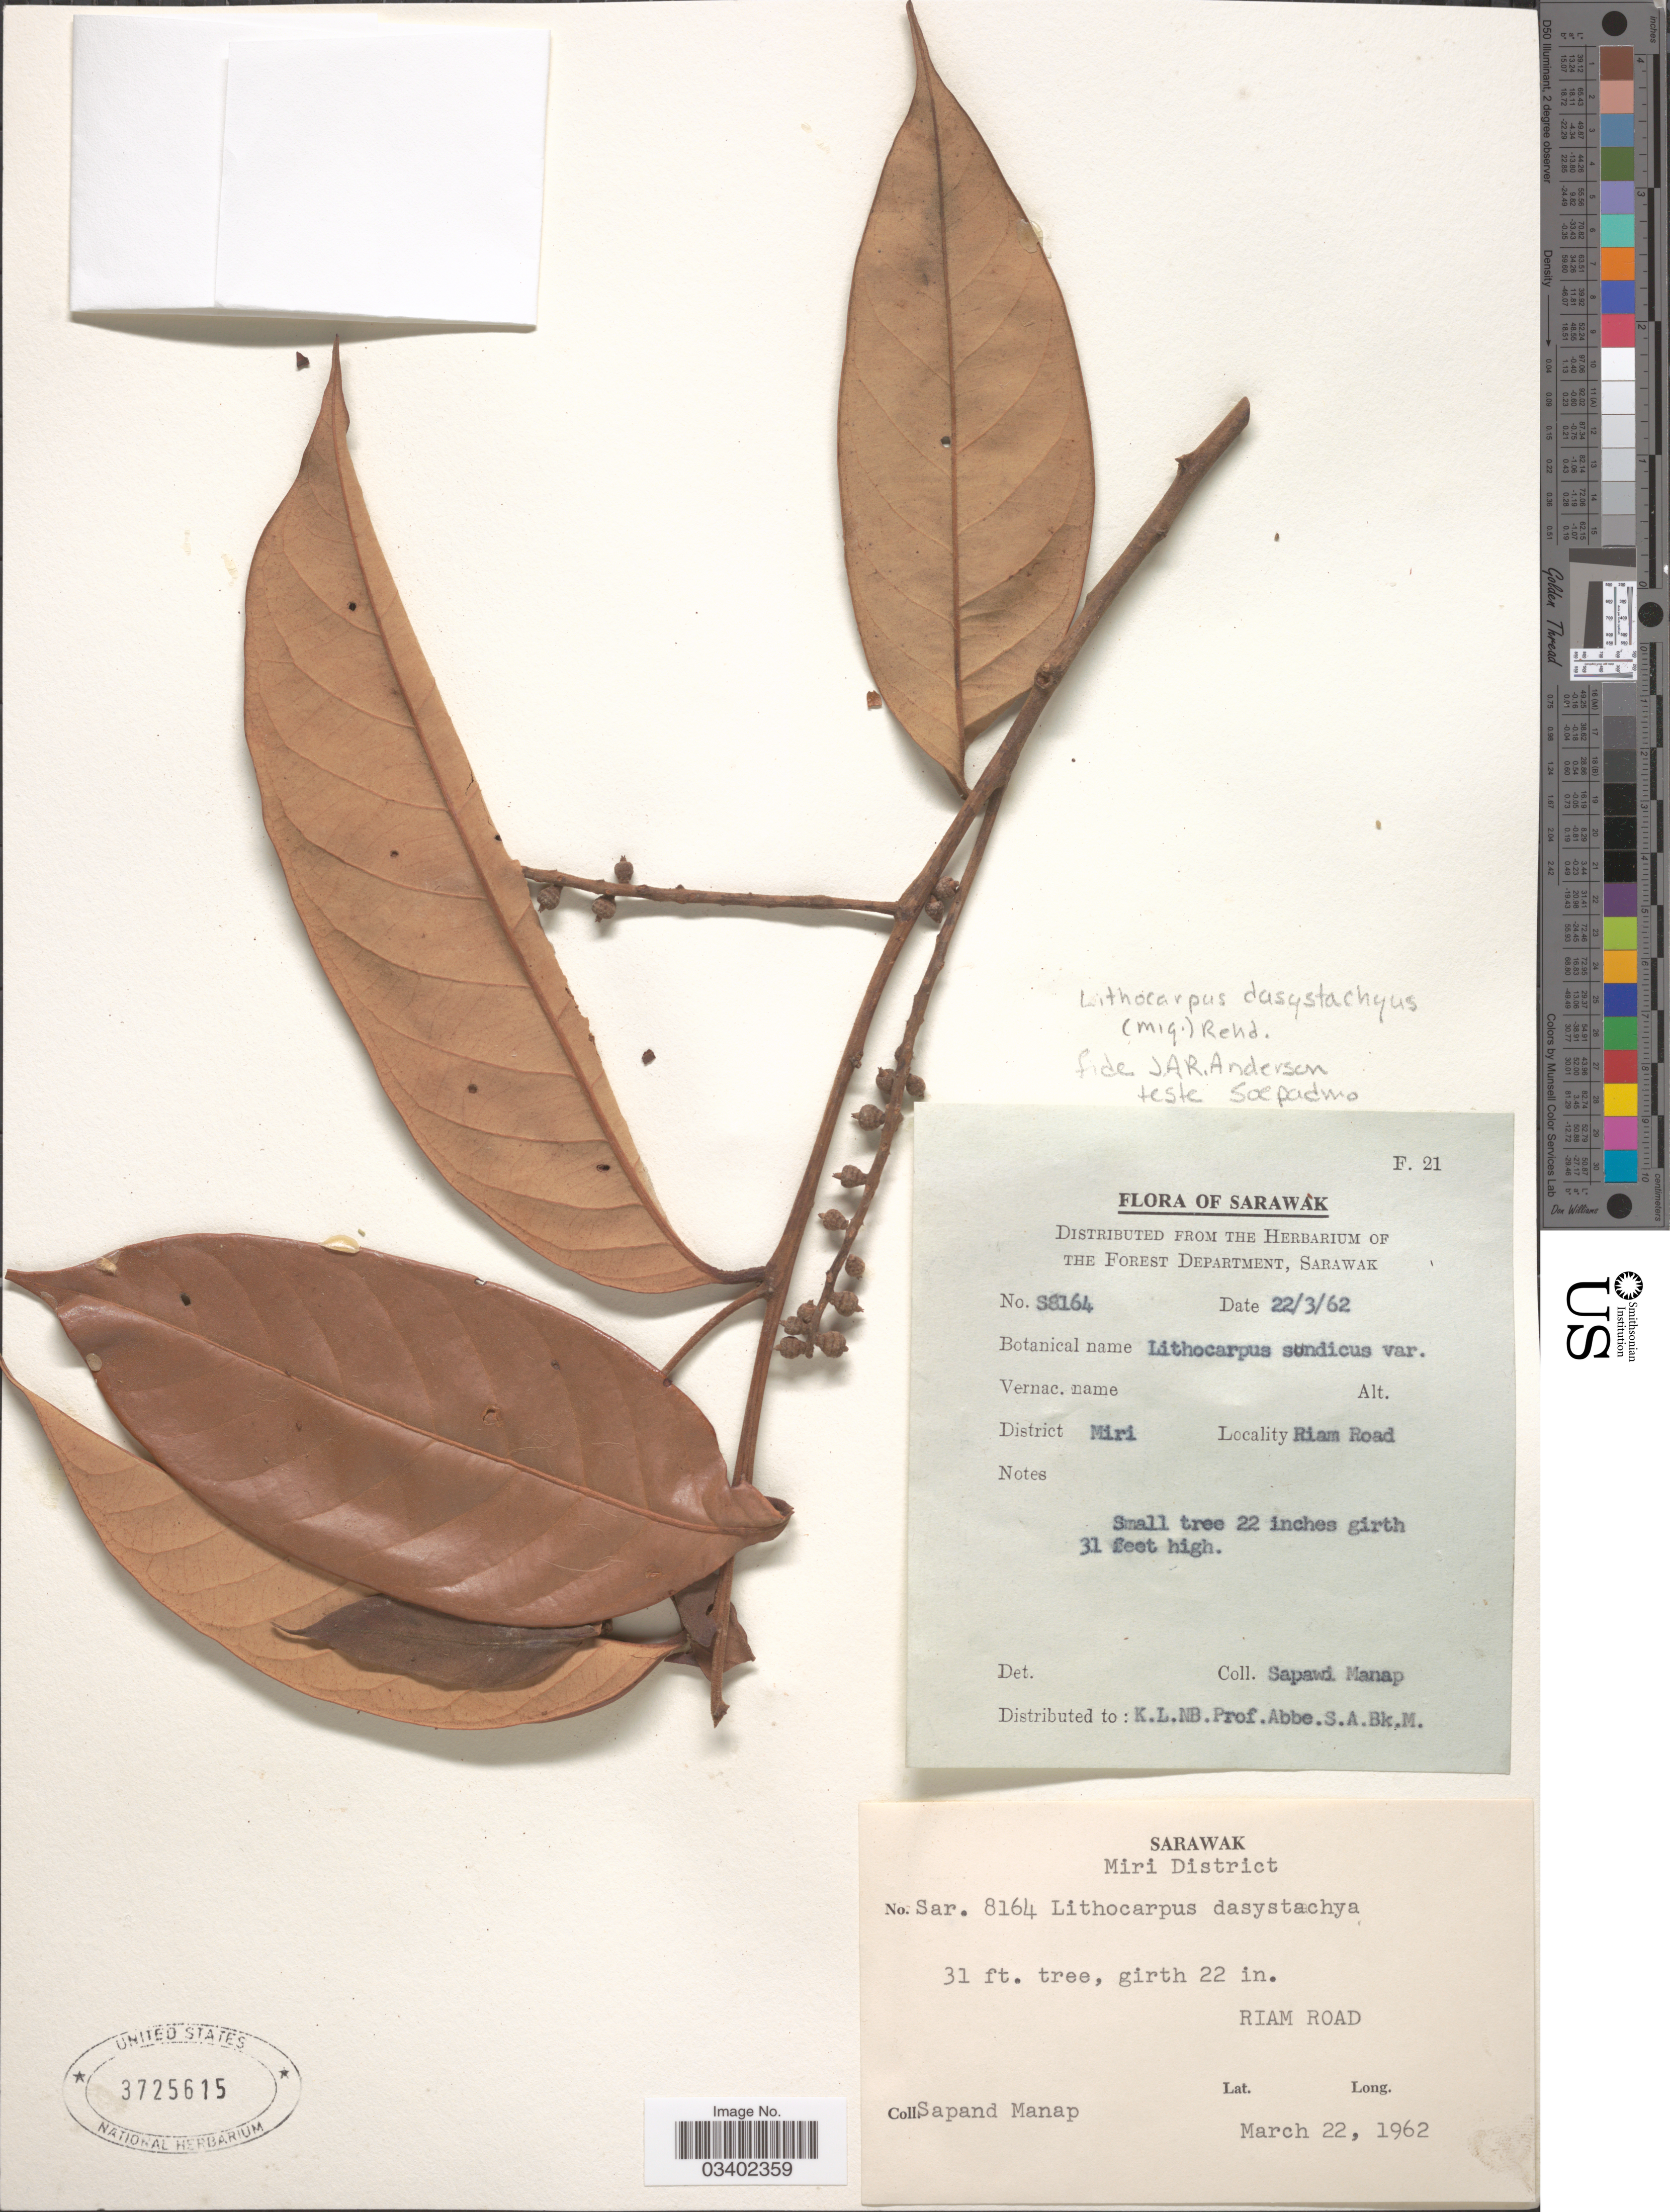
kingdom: Plantae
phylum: Tracheophyta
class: Magnoliopsida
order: Fagales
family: Fagaceae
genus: Lithocarpus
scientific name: Lithocarpus dasystachyus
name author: (Miq.) Rehder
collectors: S. Manap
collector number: Sar. 8164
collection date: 1962-03-22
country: Malaysia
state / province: Sarawak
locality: Miri District. Riam Road.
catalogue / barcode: US 3725615